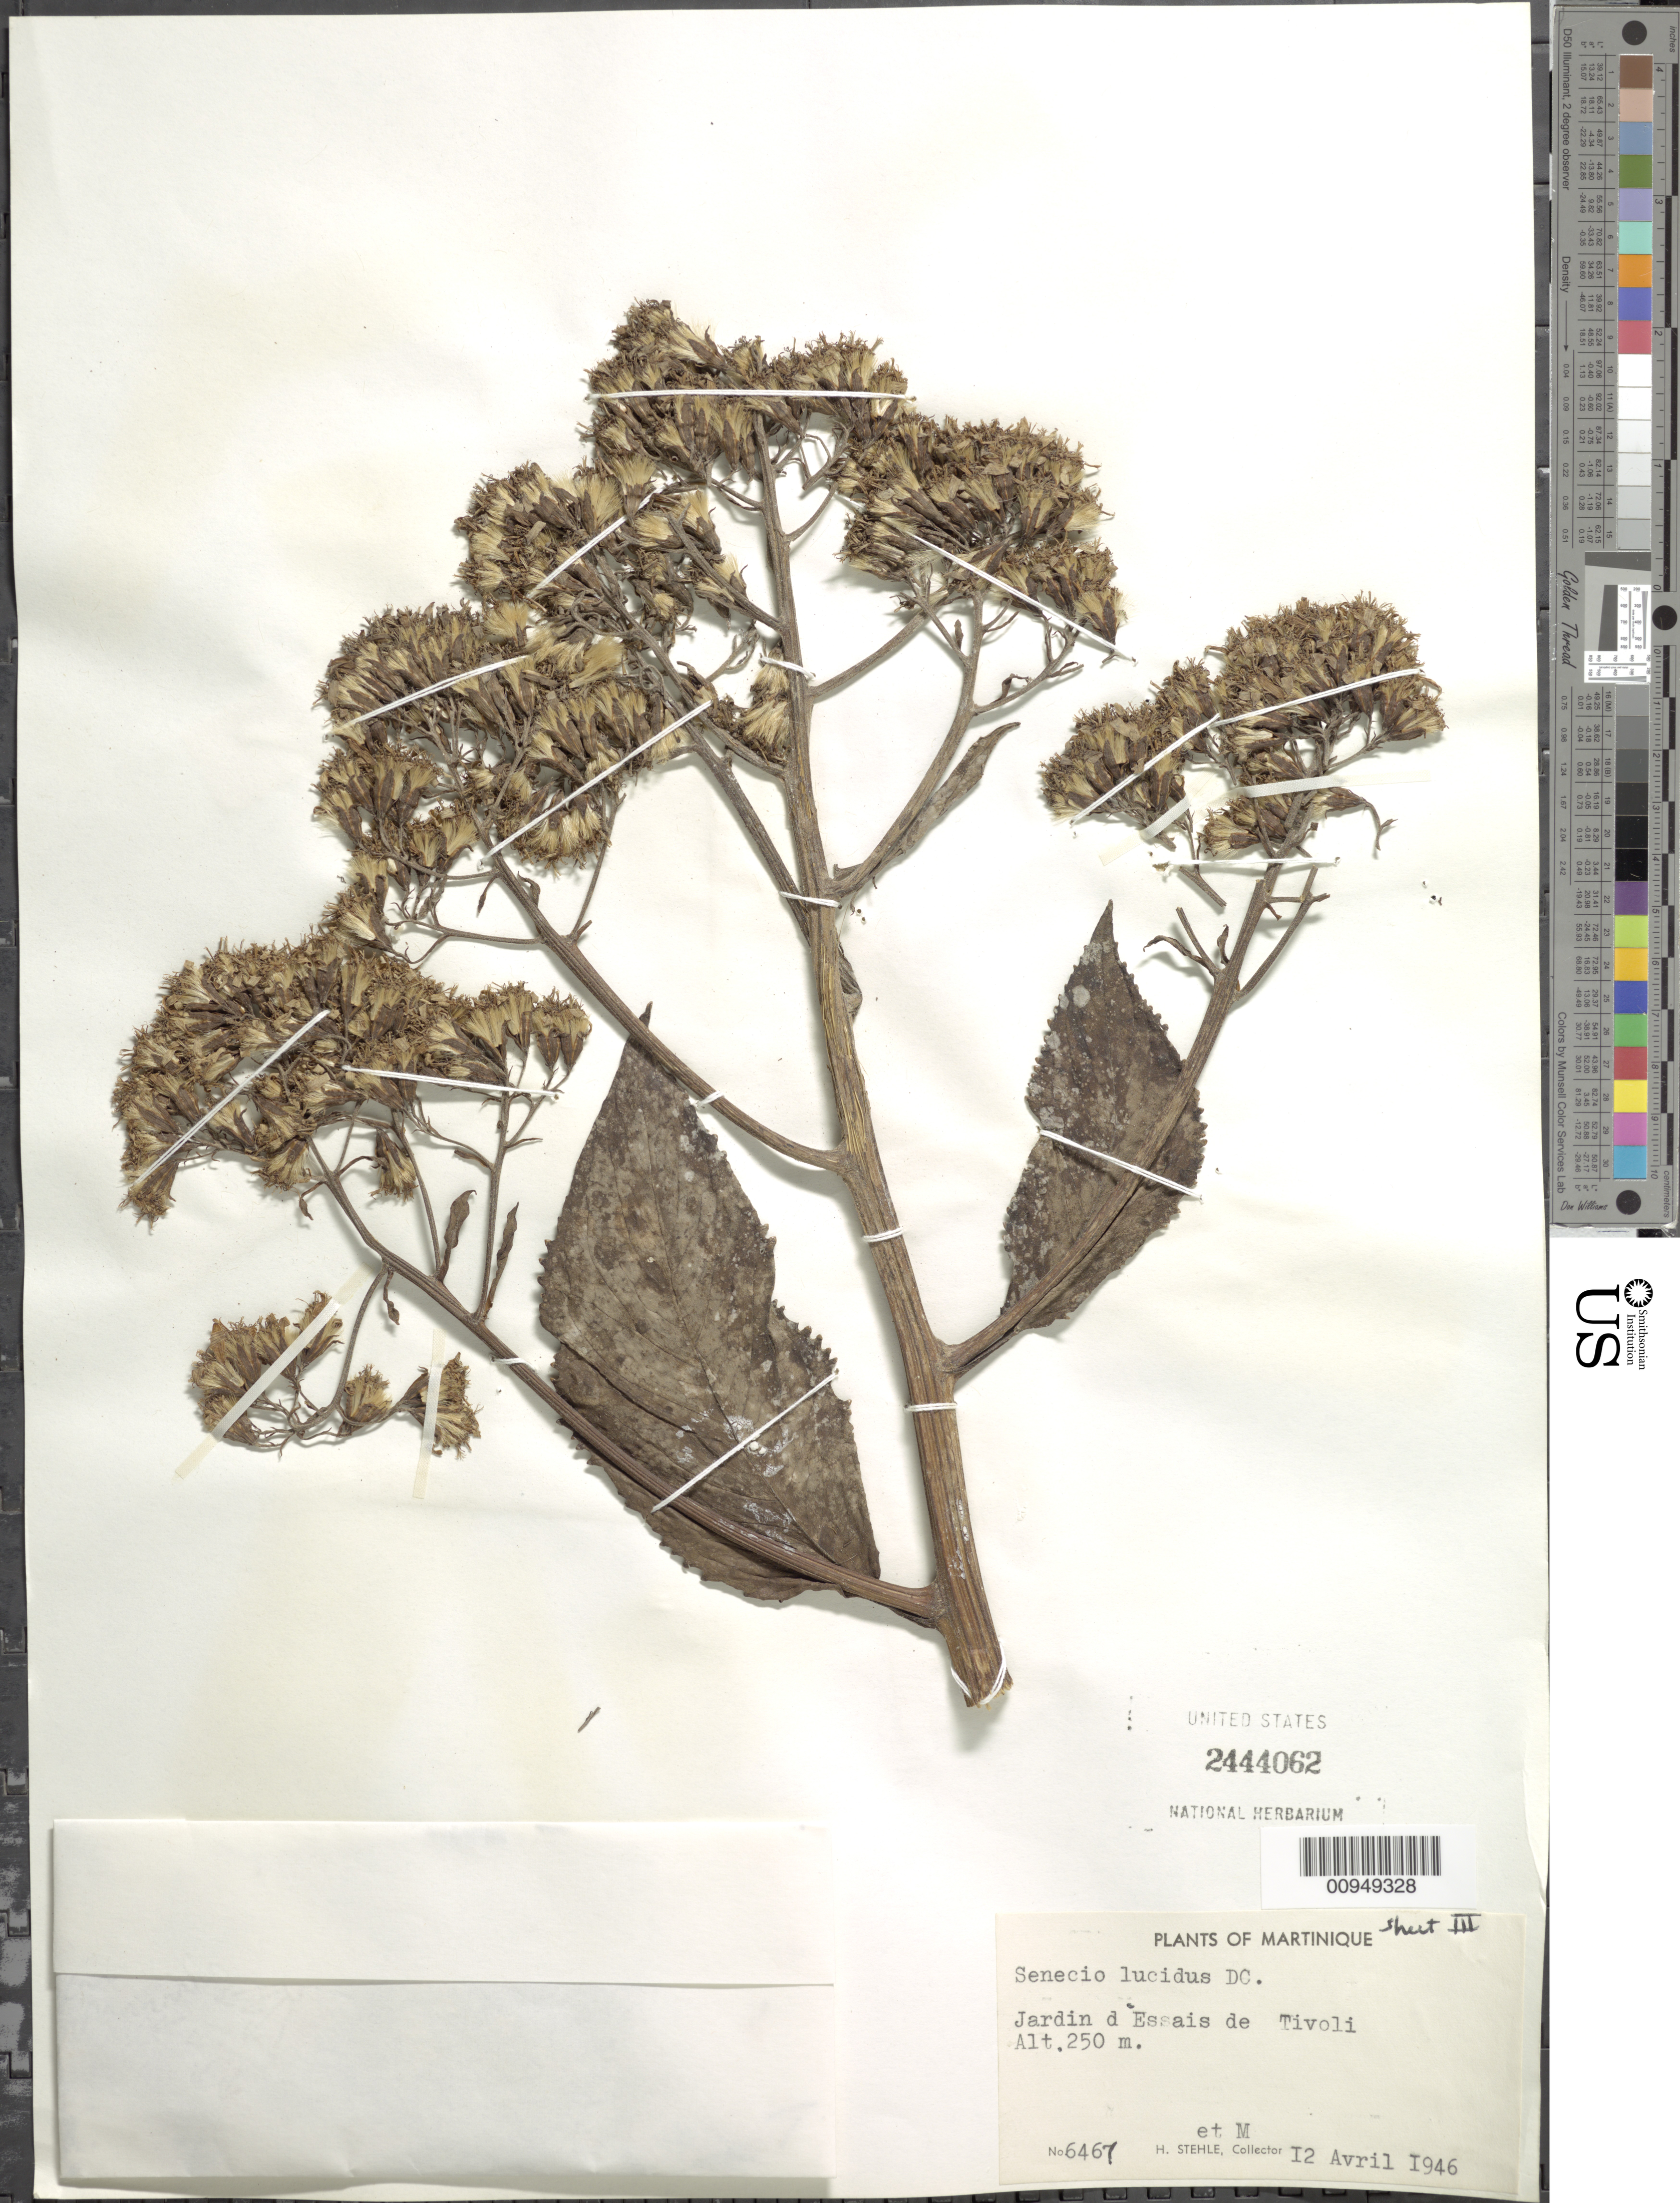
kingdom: Plantae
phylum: Tracheophyta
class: Magnoliopsida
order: Asterales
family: Asteraceae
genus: Senecio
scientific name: Senecio lucidus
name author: (Sw.) DC.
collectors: H. Stehlé & M. Stehlé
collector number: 6467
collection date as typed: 12 Apr 1946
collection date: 1946-04-12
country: Martinique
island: Martinique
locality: Jardin d'Essais de Tivoli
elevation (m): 250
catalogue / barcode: US 2444062